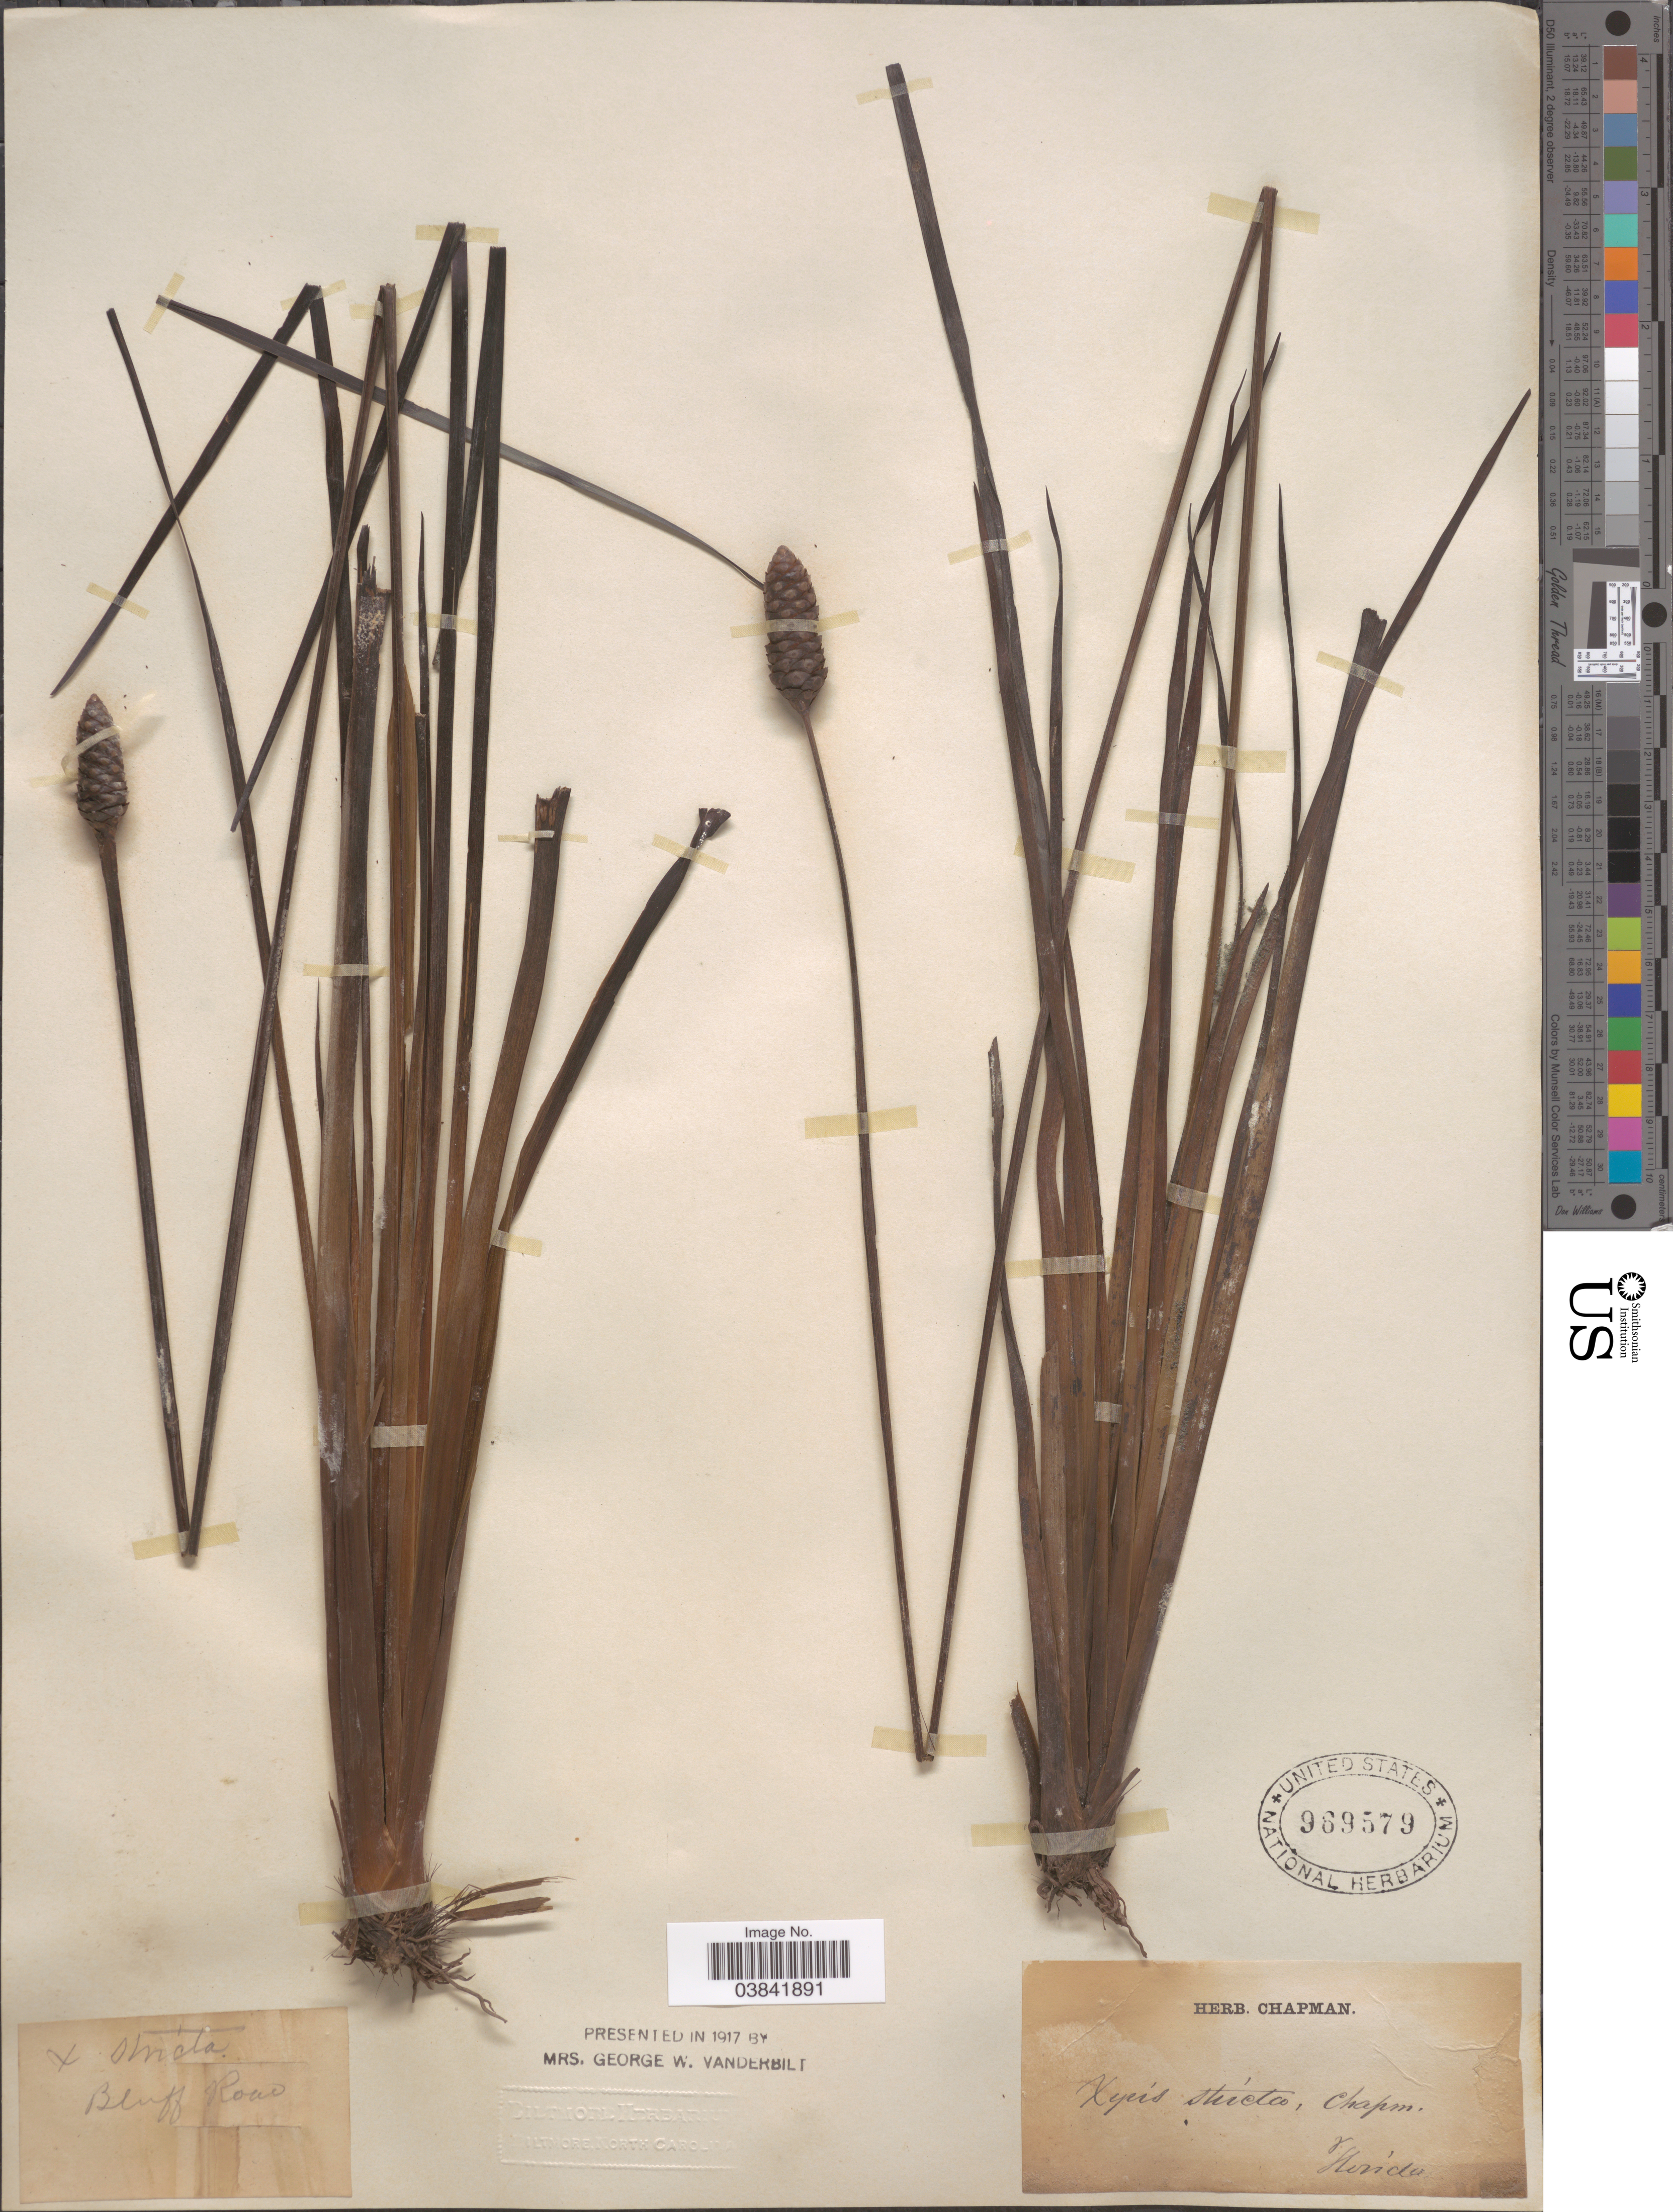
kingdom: Plantae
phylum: Tracheophyta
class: Liliopsida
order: Poales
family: Xyridaceae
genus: Xyris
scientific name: Xyris stricta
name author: Chapm.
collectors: ex herb. Chapman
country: United States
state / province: Florida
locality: Bluff Road.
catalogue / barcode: US 969579